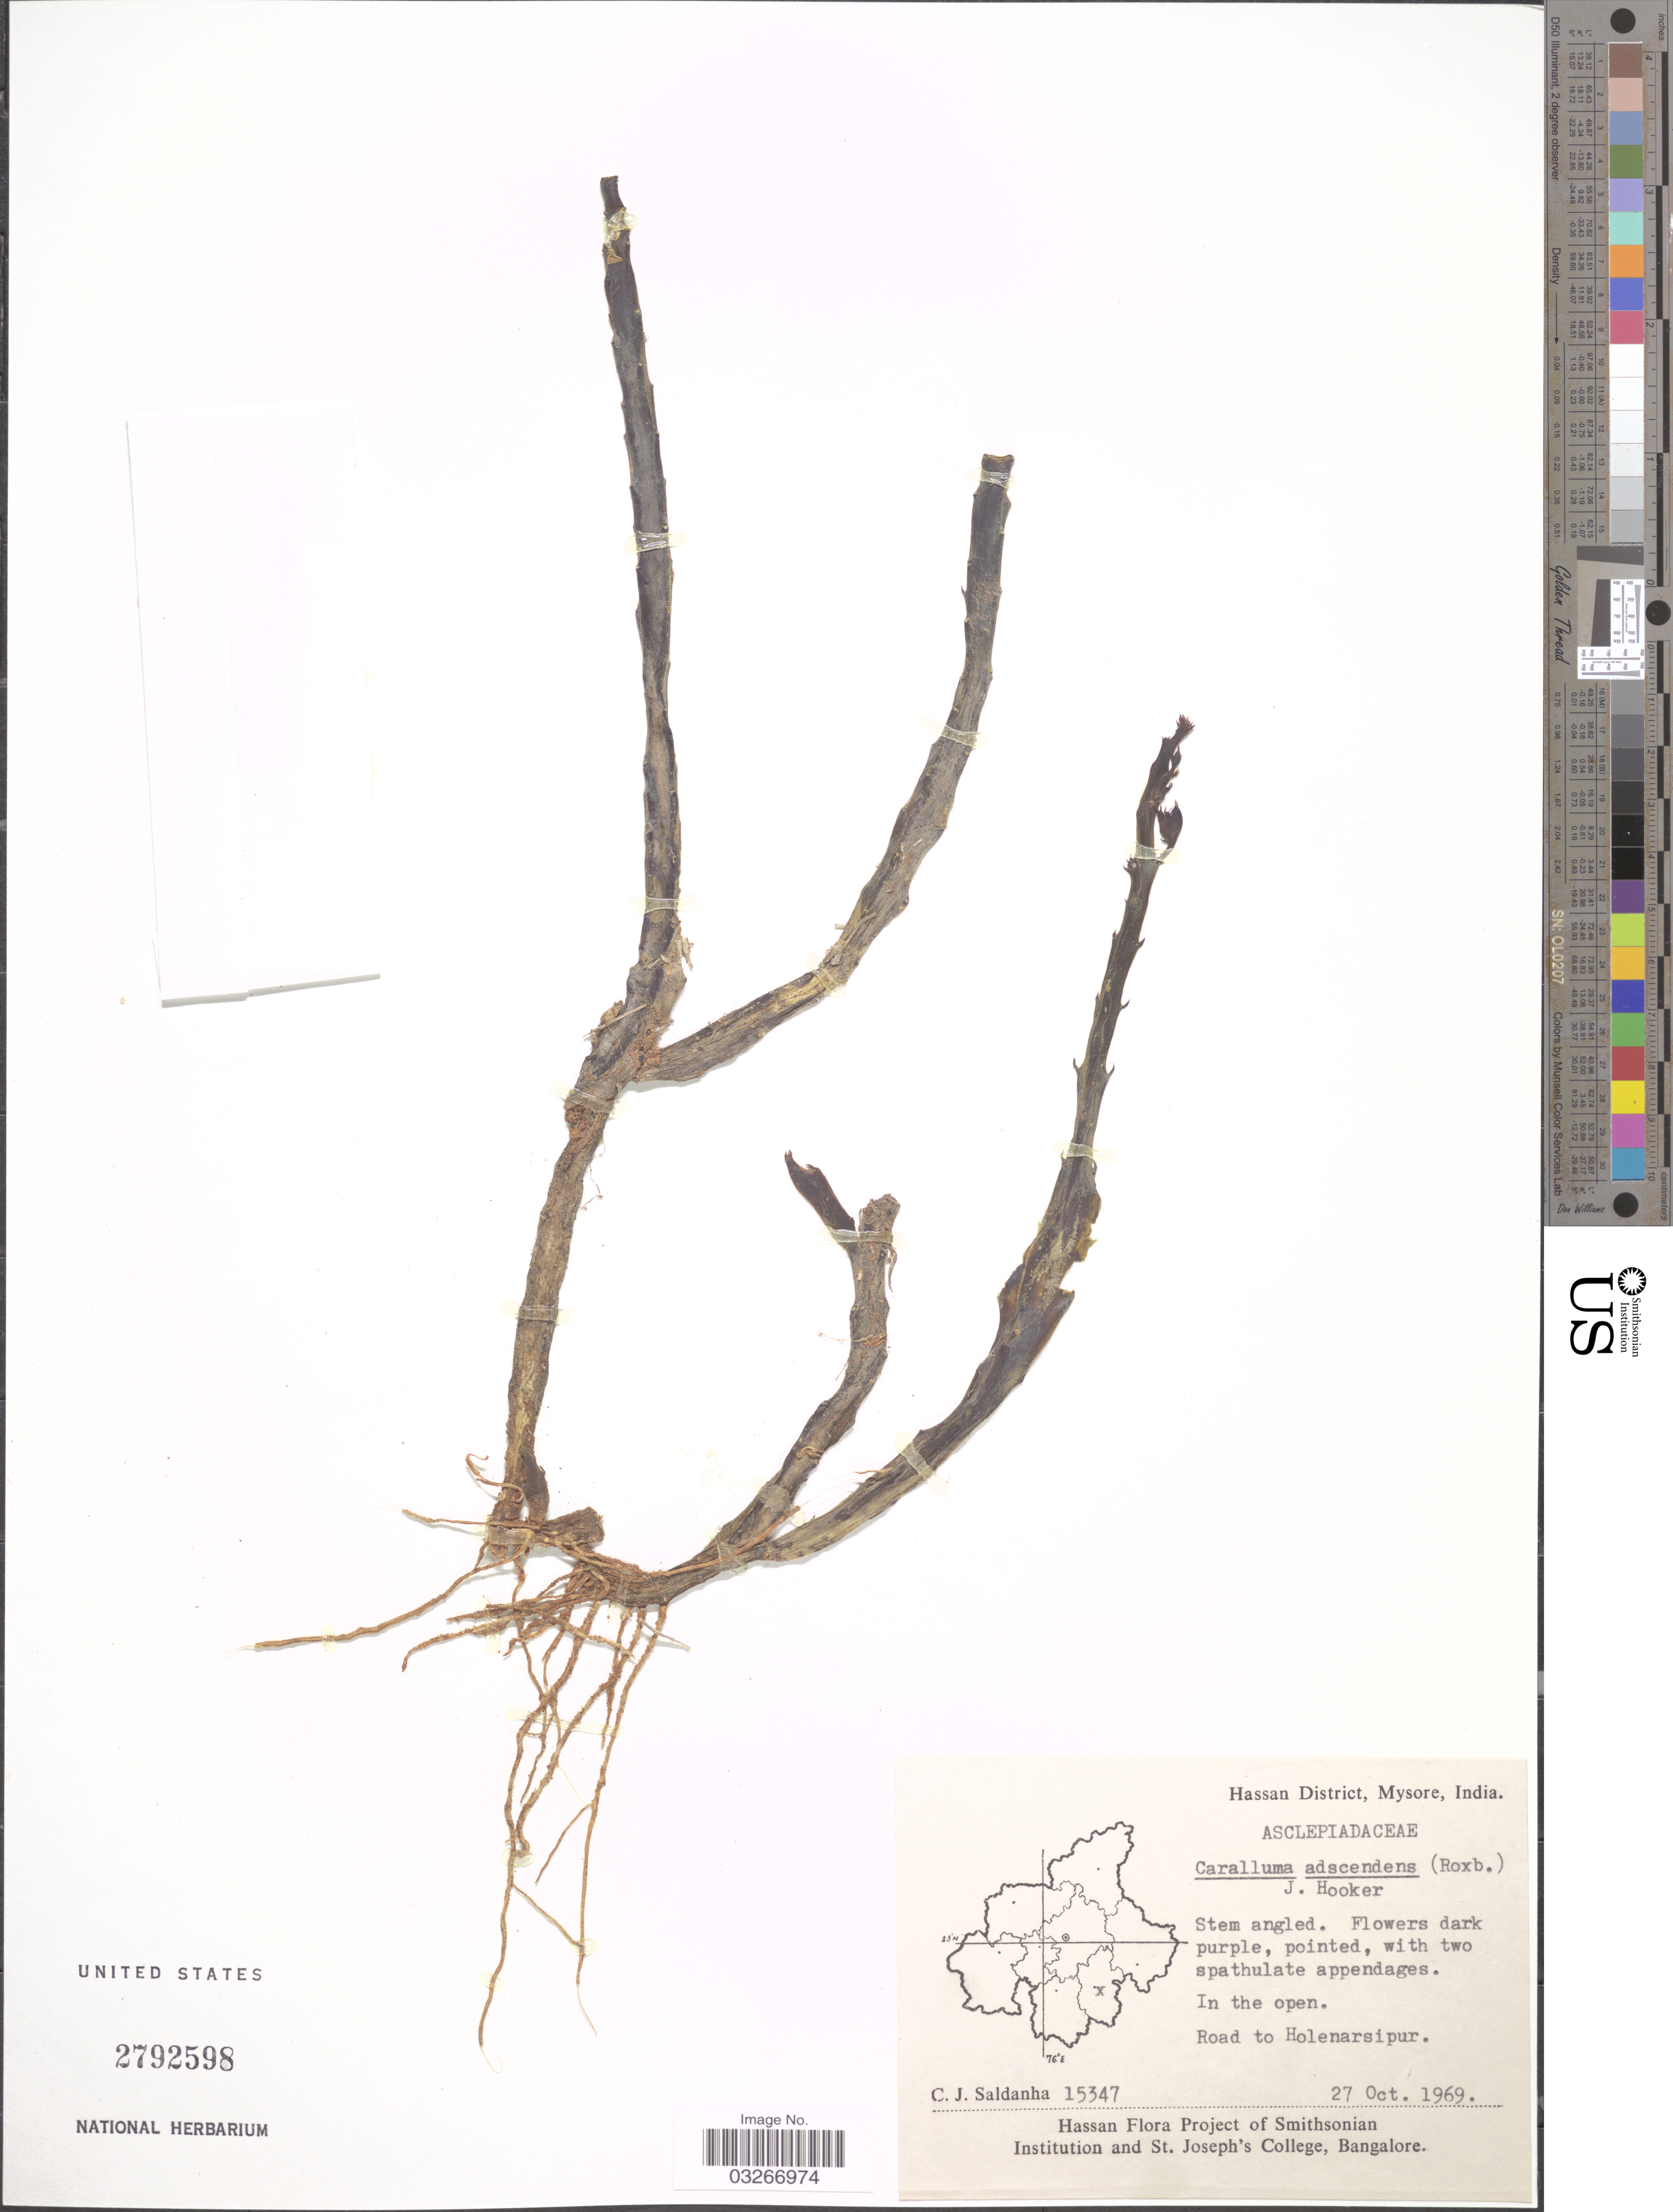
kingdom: Plantae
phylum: Tracheophyta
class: Magnoliopsida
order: Gentianales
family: Apocynaceae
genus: Caralluma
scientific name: Caralluma adscendens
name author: (Roxb.) Haw.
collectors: C. J. Saldanha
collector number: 15347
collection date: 1969-10-27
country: India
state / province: Karnataka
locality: Hassan District, Mysore. Road to Holenarsipur.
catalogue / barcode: US 2792598